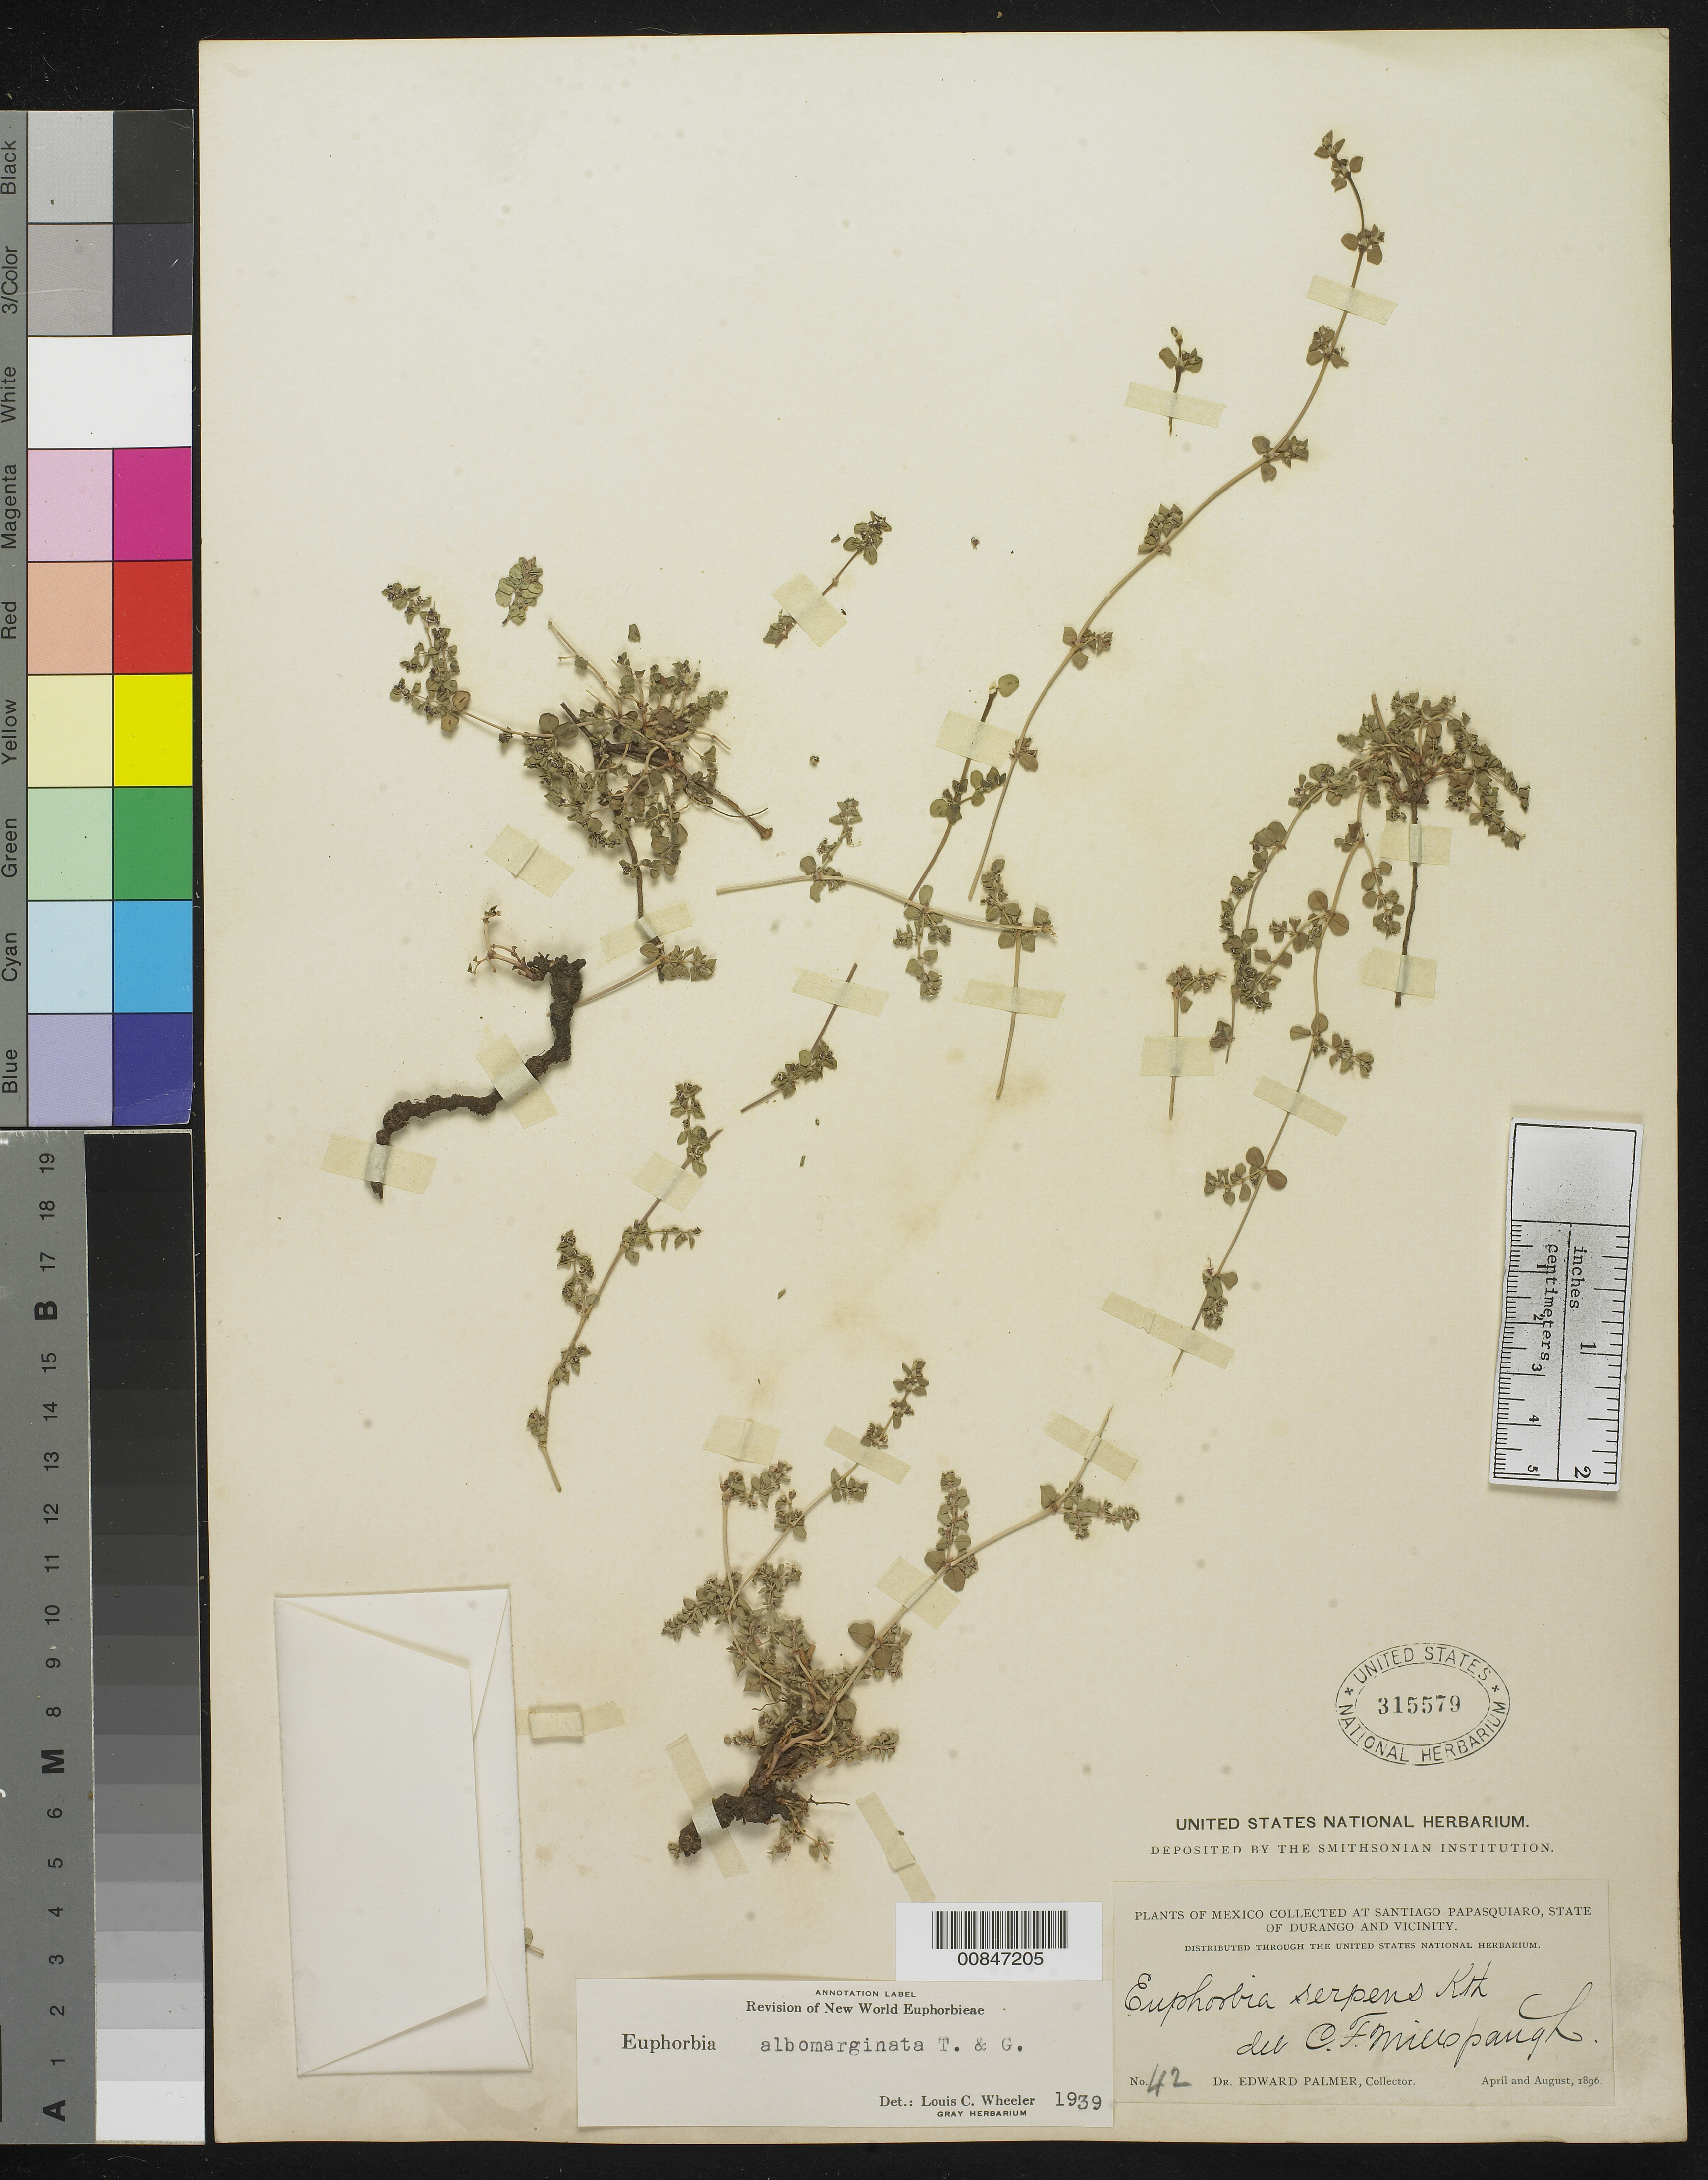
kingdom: Plantae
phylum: Tracheophyta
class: Magnoliopsida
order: Malpighiales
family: Euphorbiaceae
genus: Euphorbia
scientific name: Euphorbia albomarginata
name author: Torr. & A. Gray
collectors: E. Palmer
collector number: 42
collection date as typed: Apr 1896 to -- Aug 1896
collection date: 1896-04/1896-08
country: Mexico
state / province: Durango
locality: Santiago Papasquiaro, Durango and vicinity.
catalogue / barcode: US 315579